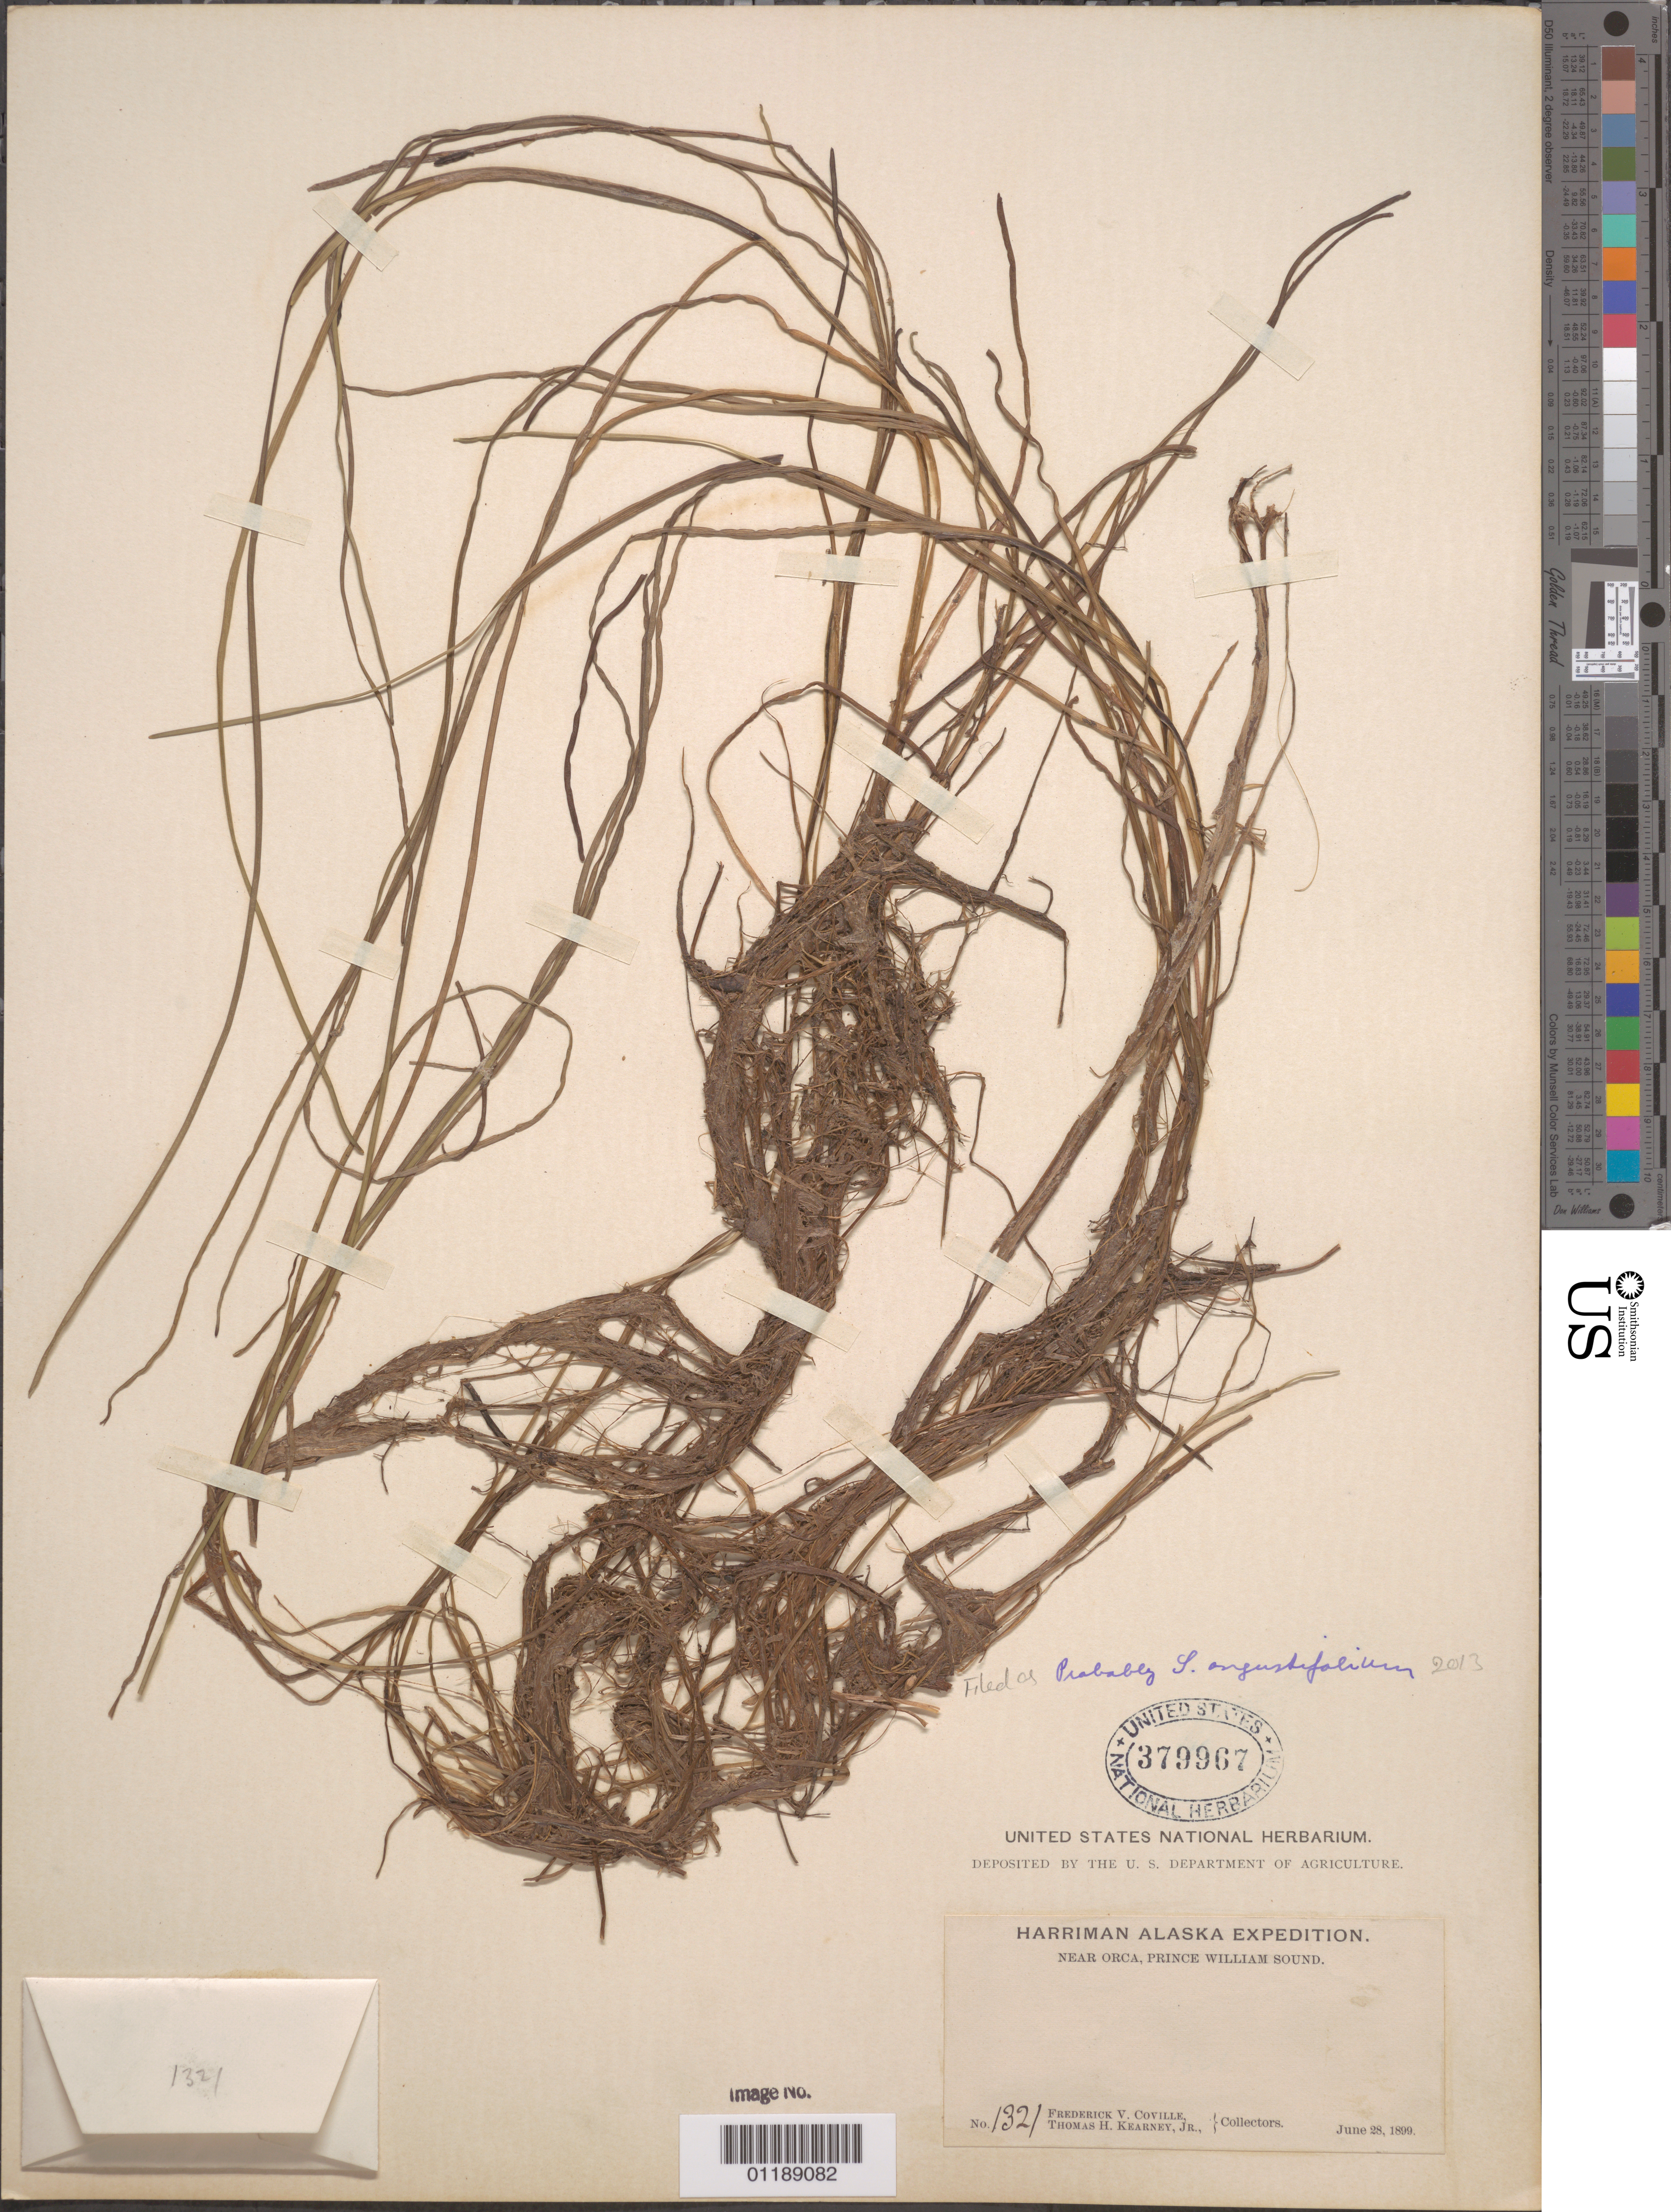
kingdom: Plantae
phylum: Tracheophyta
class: Liliopsida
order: Poales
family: Typhaceae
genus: Sparganium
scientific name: Sparganium angustifolium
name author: Michx.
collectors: F. V. Coville & T. H. Kearney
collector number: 1321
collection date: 1899-06-28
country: United States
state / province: Alaska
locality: Near Orca, Prince William Sound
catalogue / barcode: US 379967